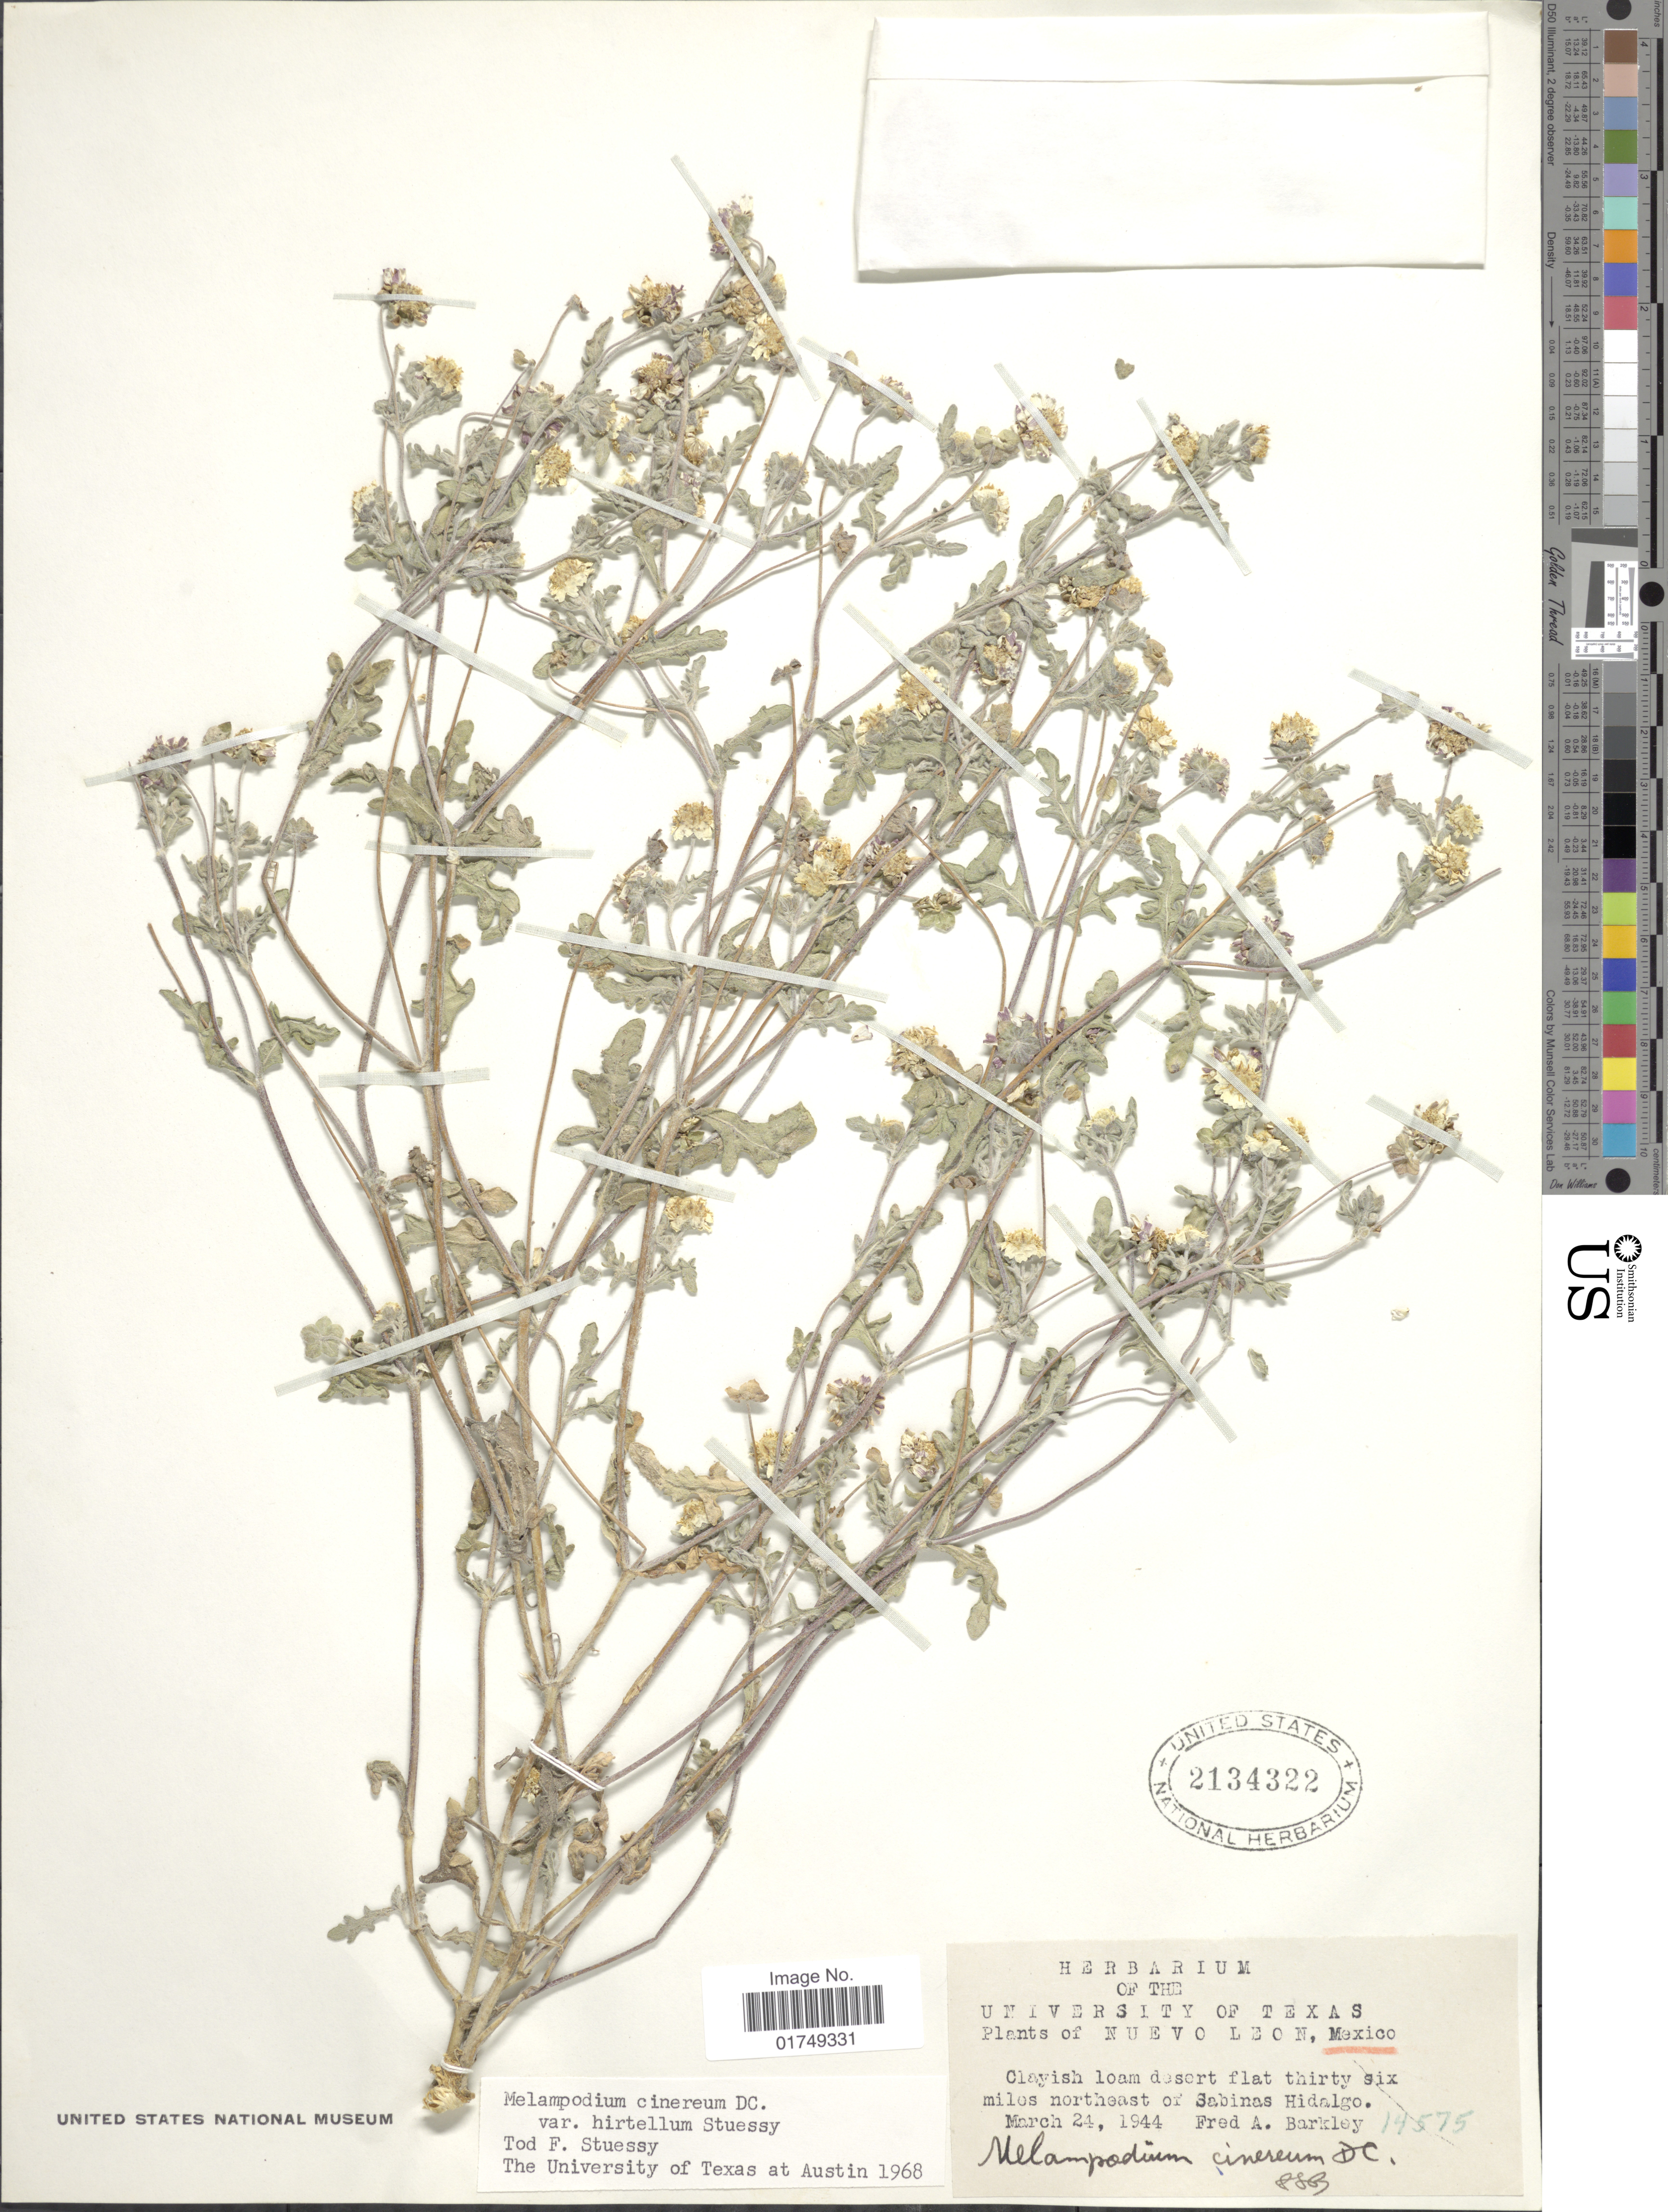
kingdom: Plantae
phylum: Tracheophyta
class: Magnoliopsida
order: Asterales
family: Asteraceae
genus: Melampodium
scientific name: Melampodium cinereum var. hirtellum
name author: Stuessy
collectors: F. A. Barkley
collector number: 14575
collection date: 1944-03-24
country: Mexico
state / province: Nuevo León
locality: Six miles northeast of Sabinas Hidalgo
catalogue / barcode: US 2134322